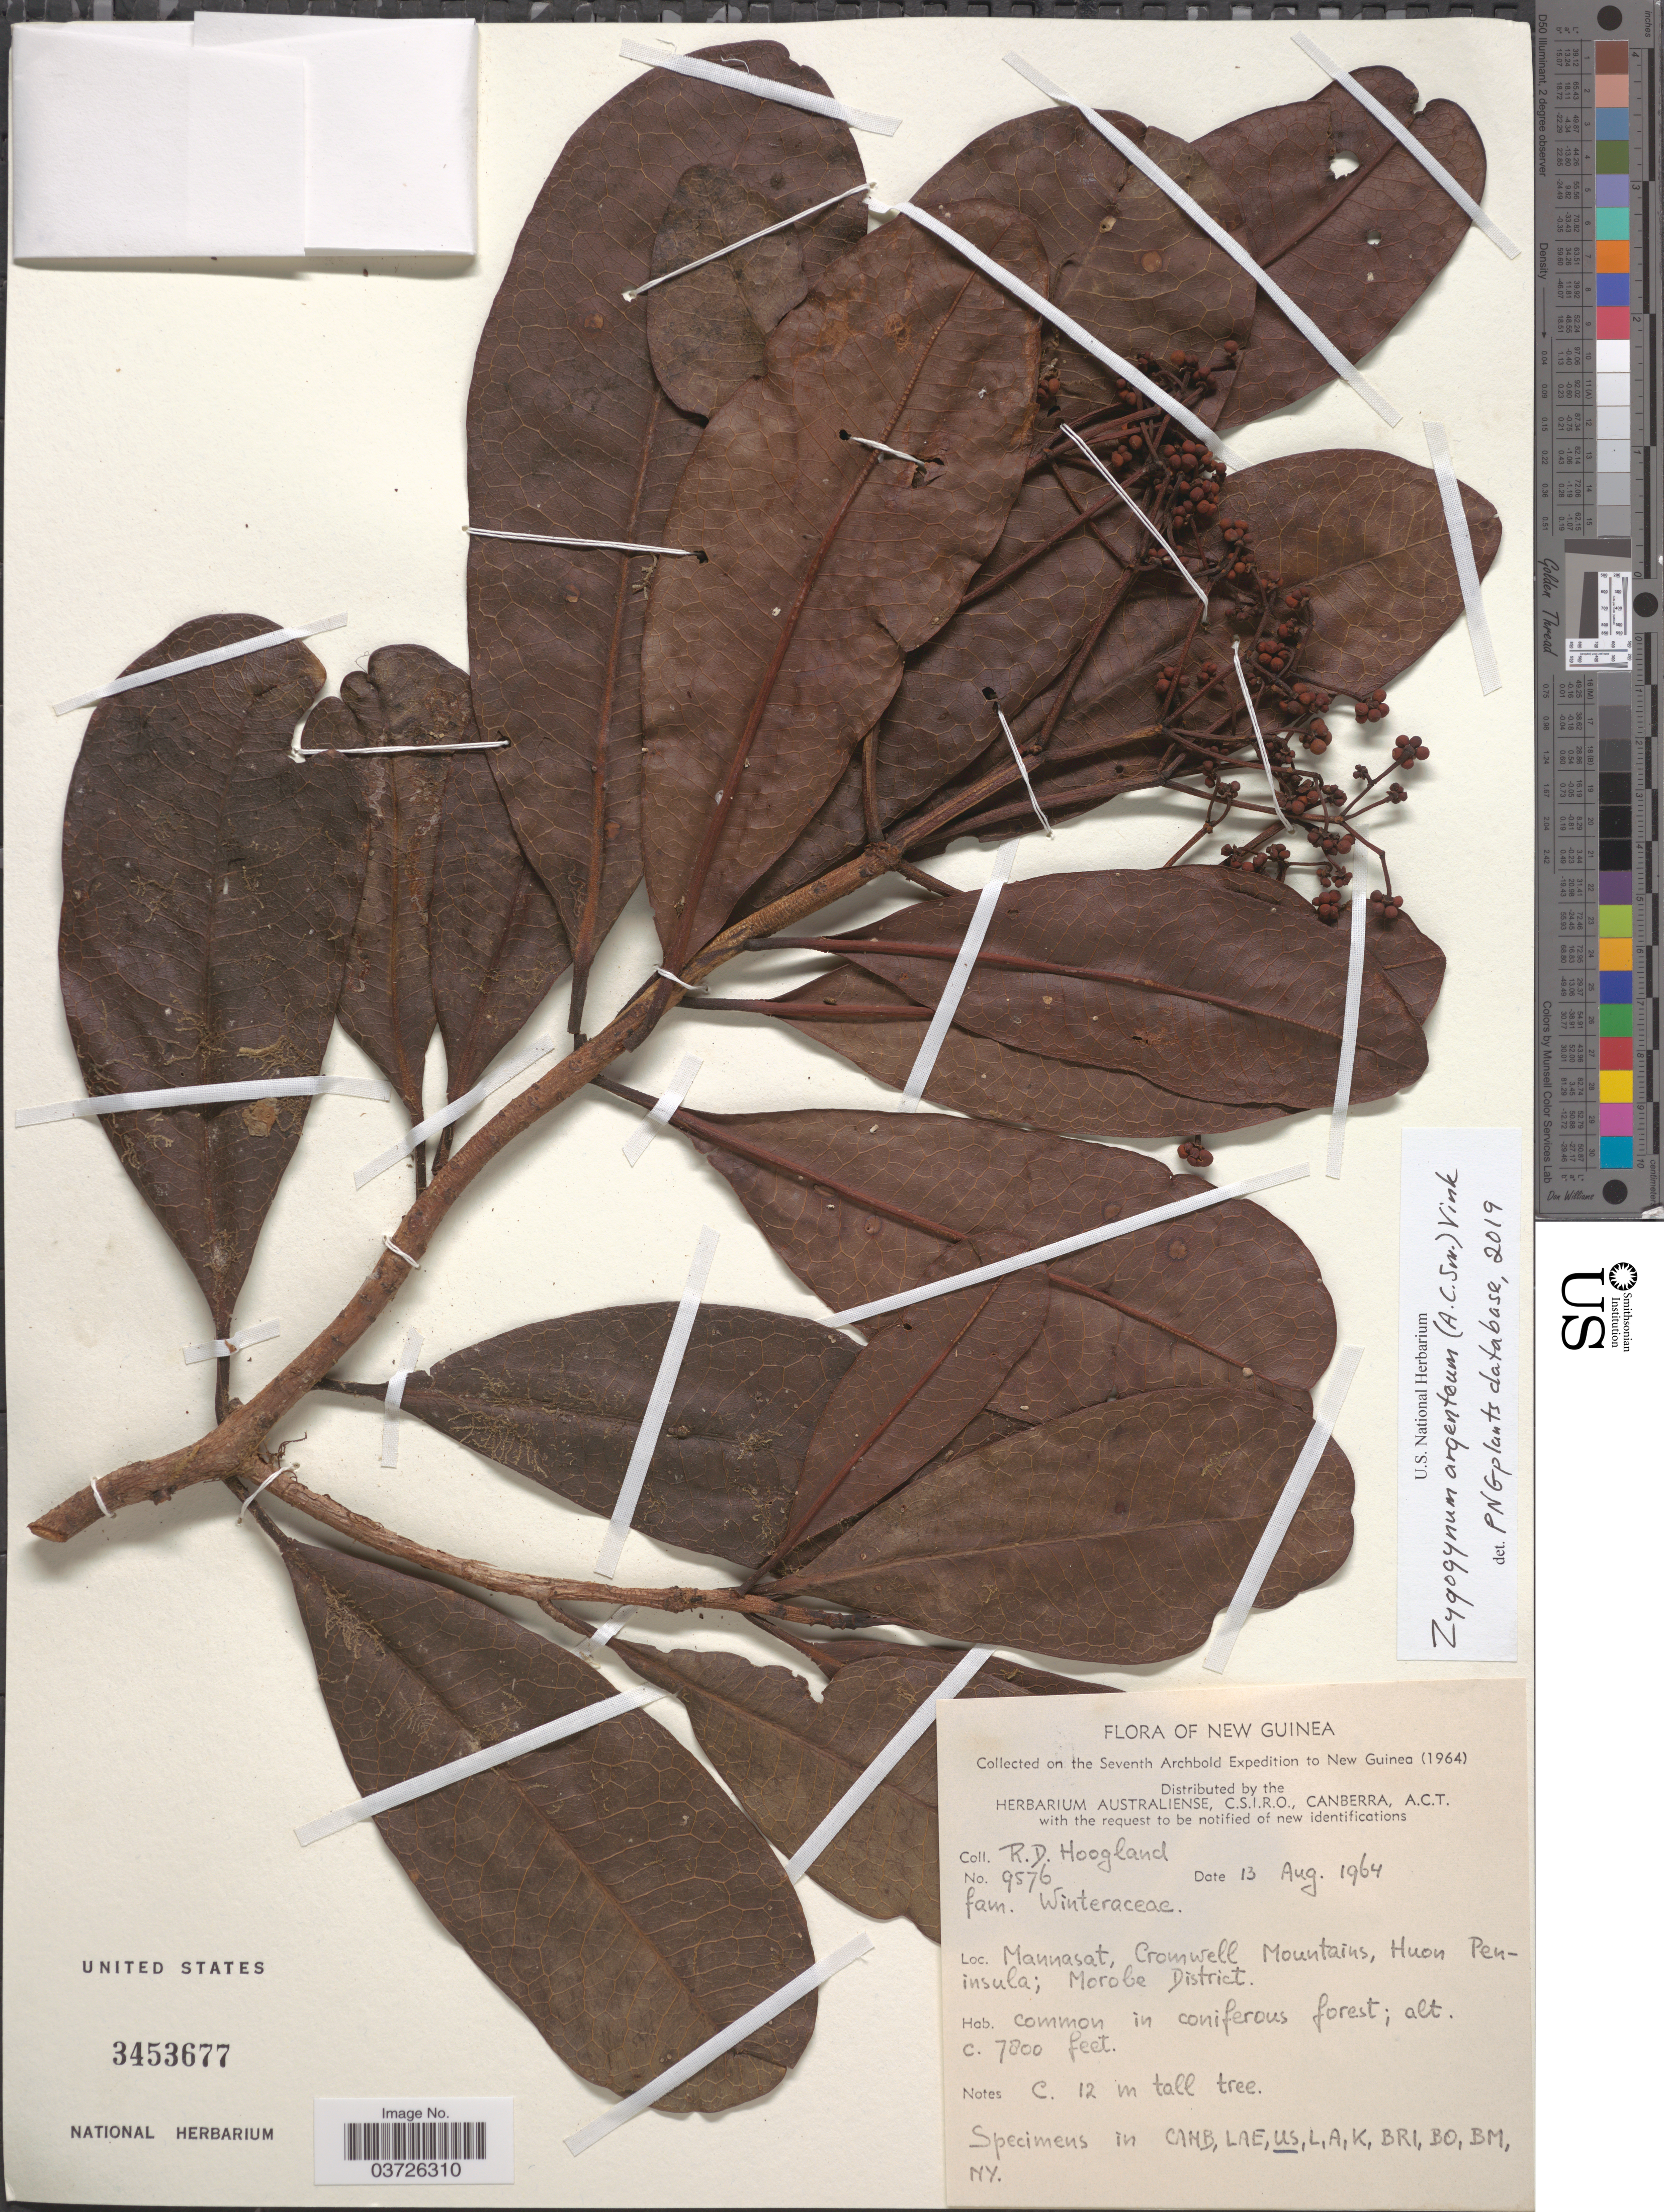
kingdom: Plantae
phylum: Tracheophyta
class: Magnoliopsida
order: Canellales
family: Winteraceae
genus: Zygogynum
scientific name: Zygogynum argenteum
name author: (A.C. Sm.) Vink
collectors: R. D. Hoogland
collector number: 9576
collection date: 1964-08-13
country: Papua New Guinea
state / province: Morobe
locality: New Guinea. Mannasat, Cromwell Mountains, Huon Peninsula; Morobe District.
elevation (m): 2377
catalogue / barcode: US 3453677